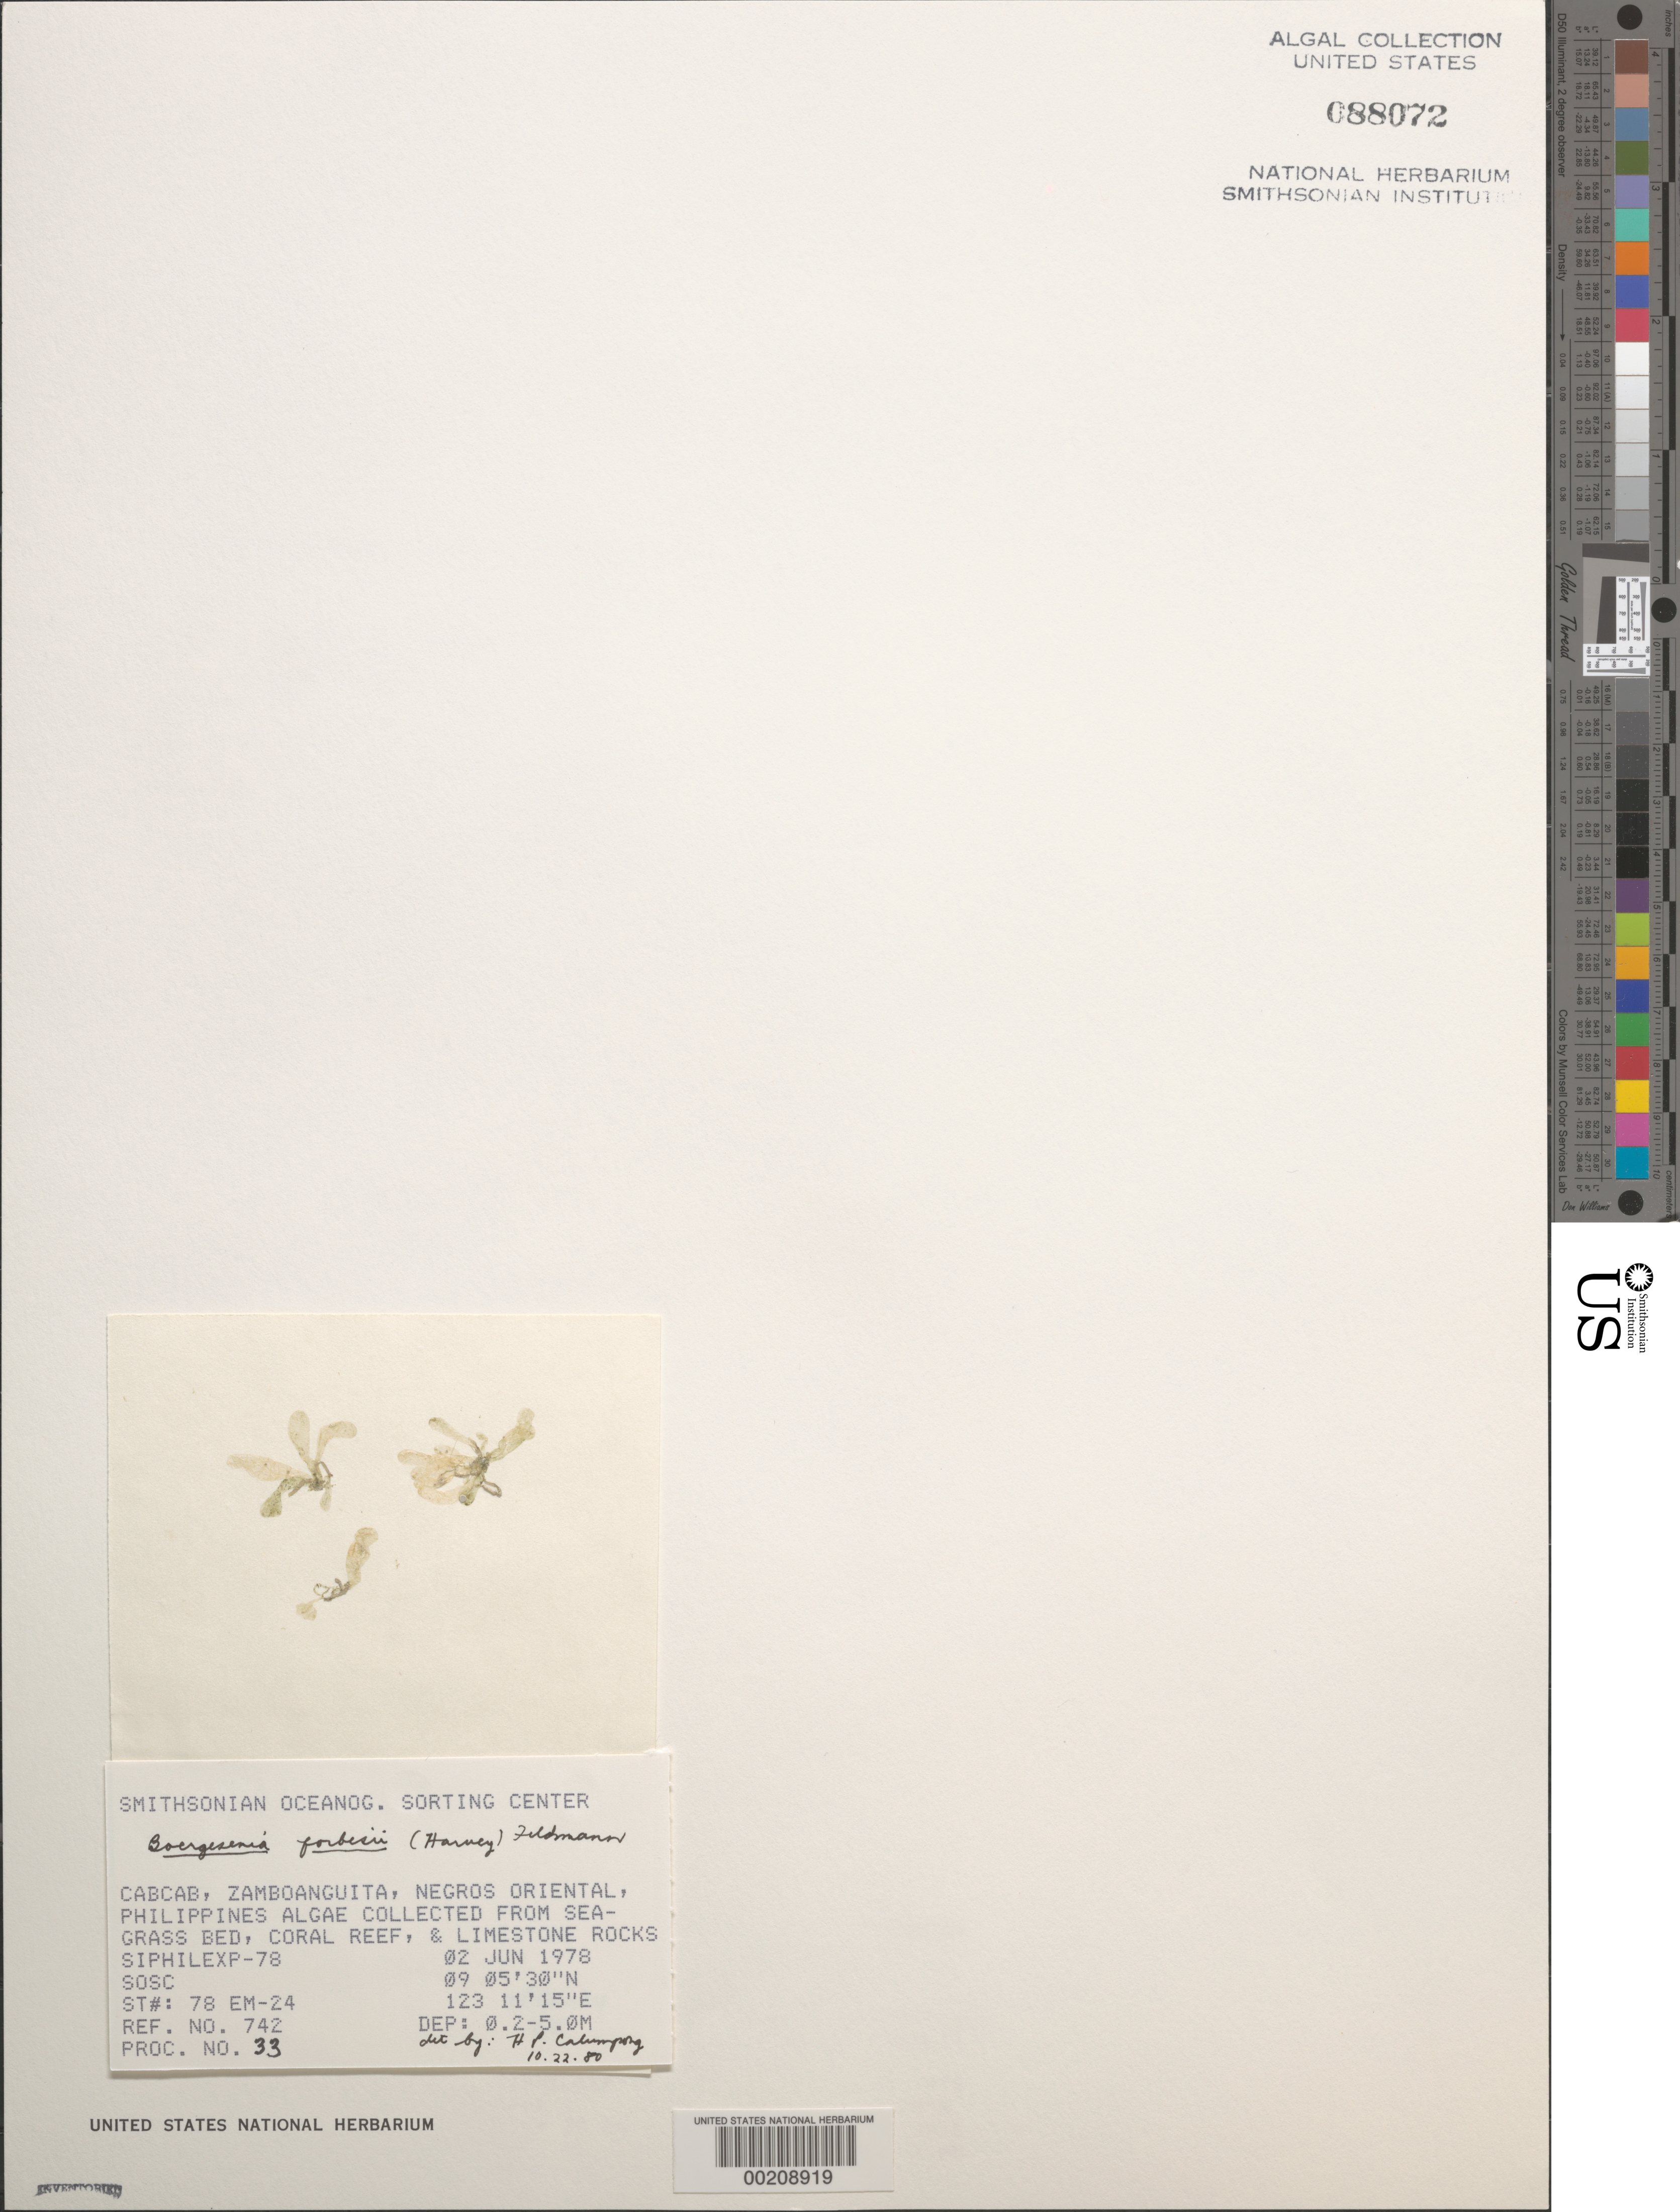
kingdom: Plantae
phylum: Chlorophyta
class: Ulvophyceae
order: Siphonocladales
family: Siphonocladaceae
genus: Boergesenia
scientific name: Boergesenia forbesii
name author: (Feldmann) Harv.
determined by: Calumpong, H. P.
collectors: SOSC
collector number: Station 78 Em-24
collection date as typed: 02 Jun 1978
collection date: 1978-06-02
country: Philippines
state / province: Central Visayas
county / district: Negros Oriental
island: Negros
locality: Cabcab, Zamboanguita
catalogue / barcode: US 88072